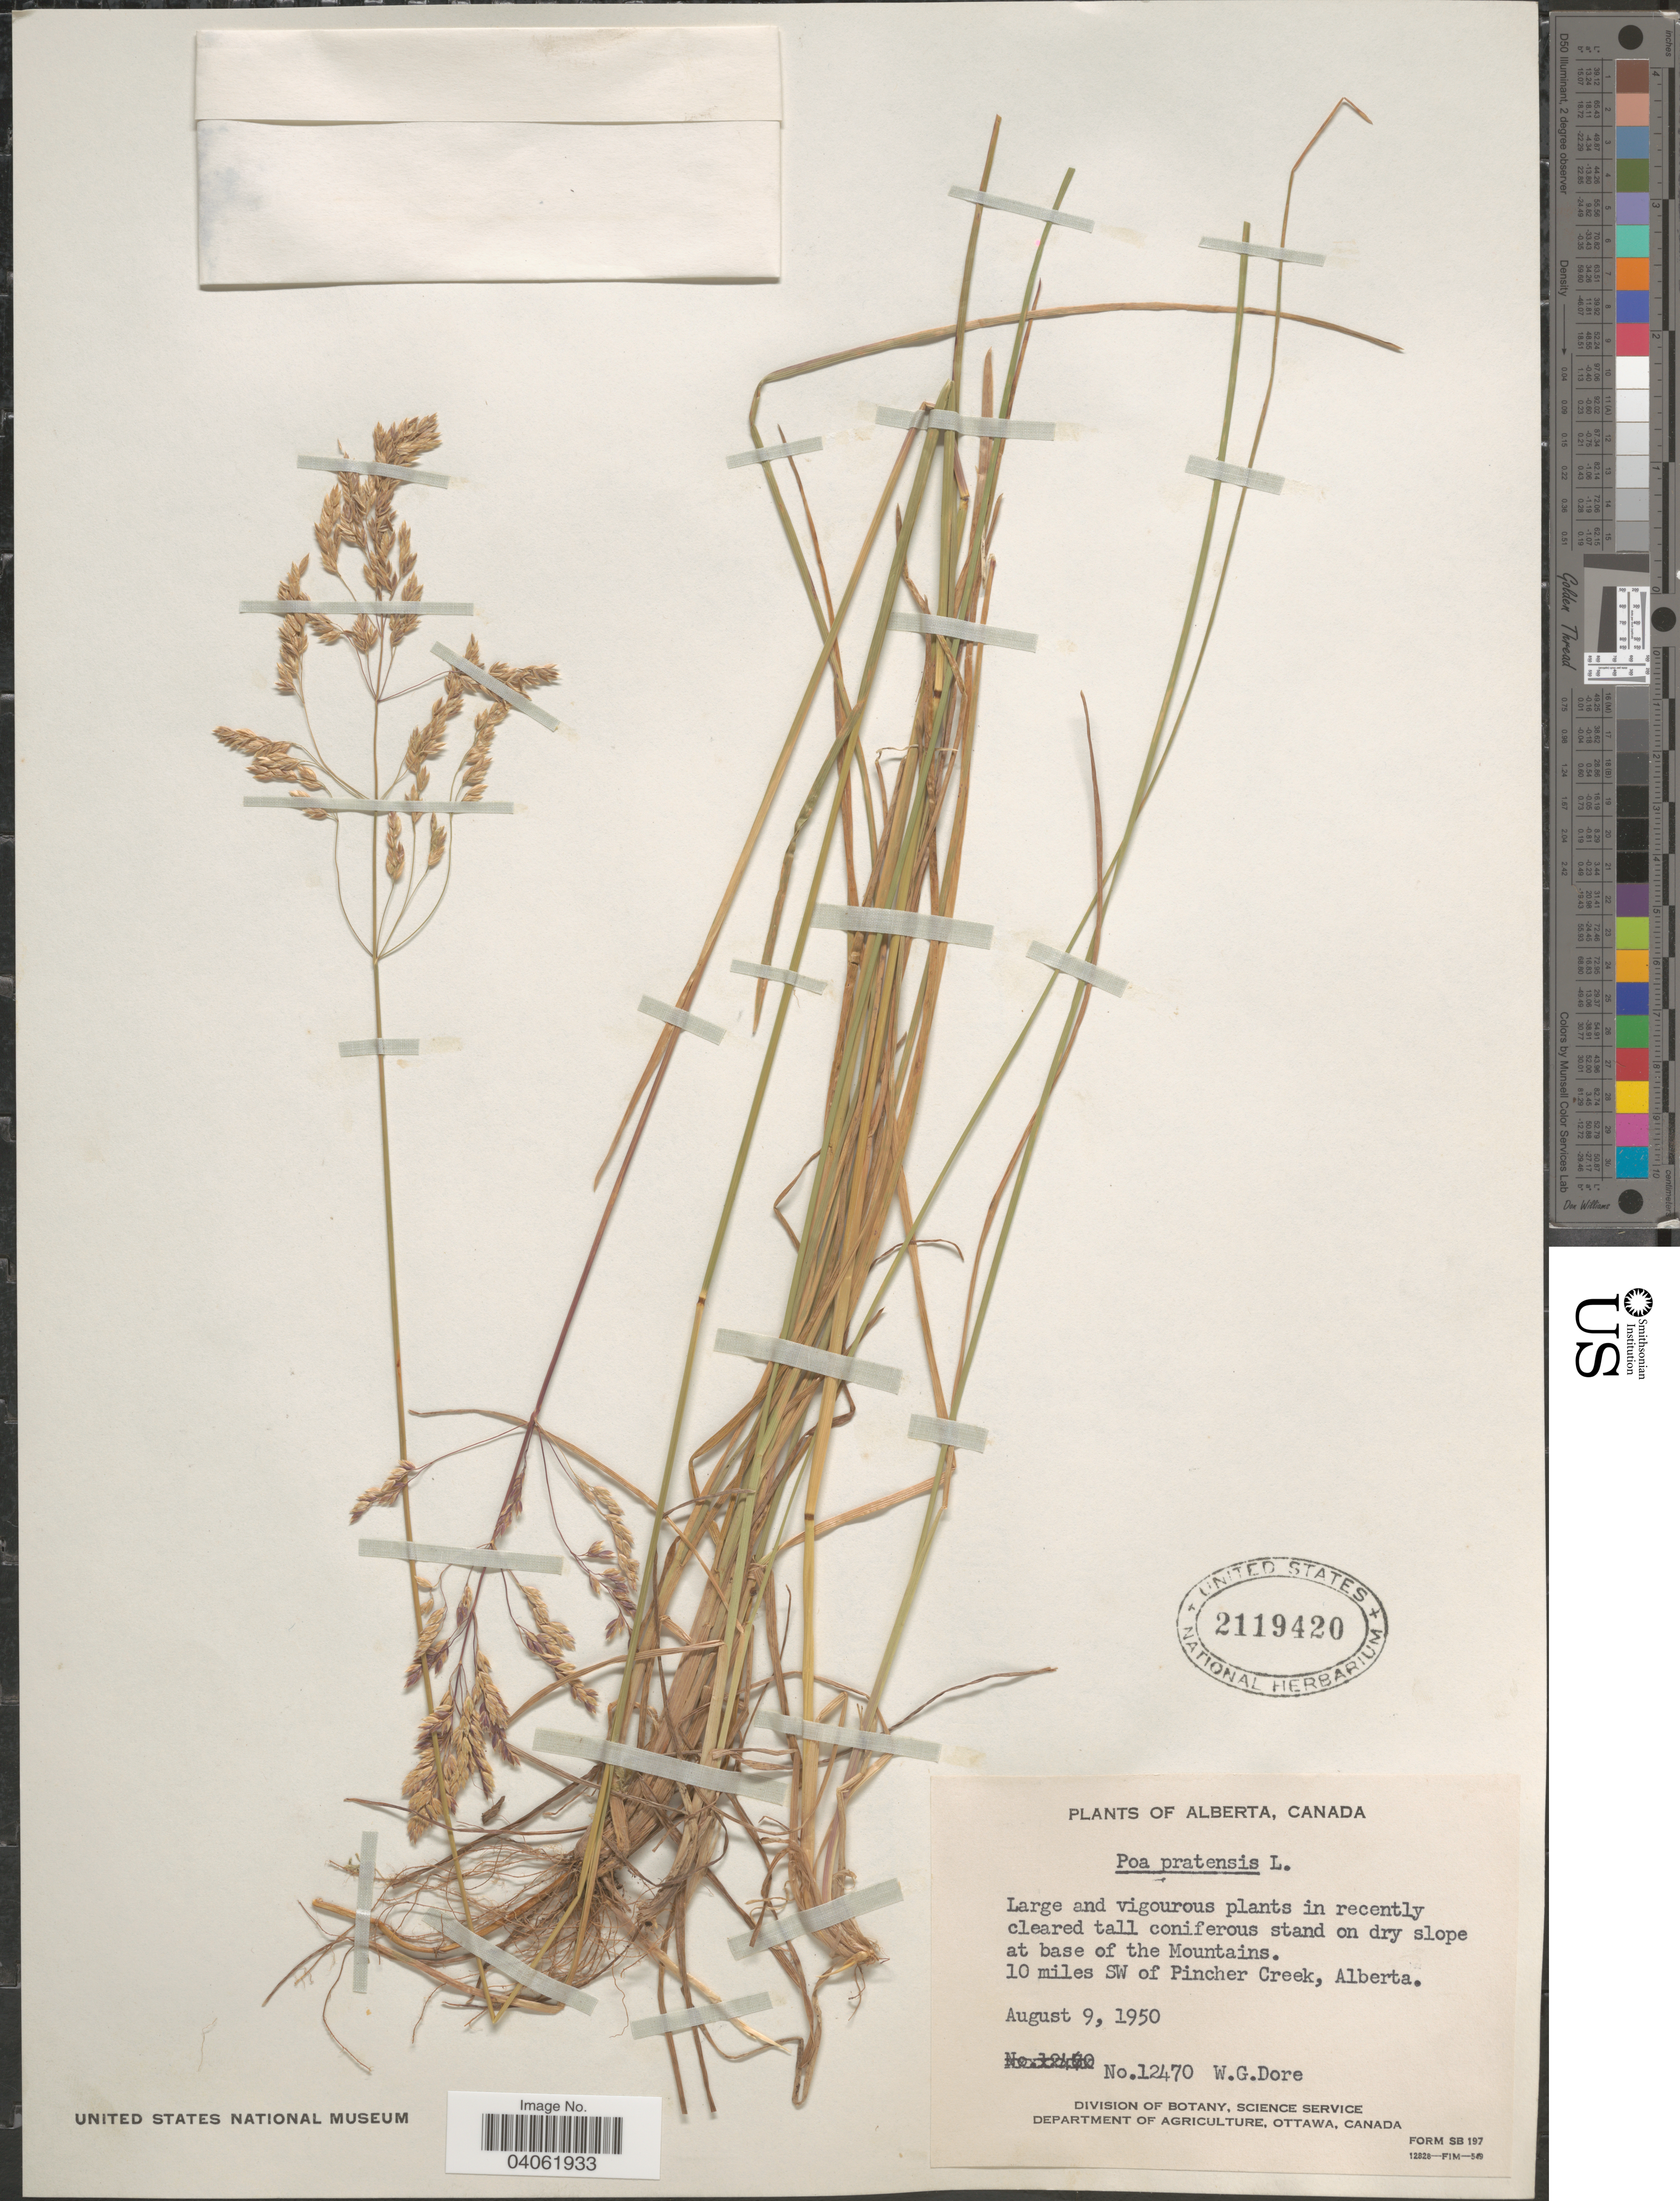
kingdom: Plantae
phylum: Tracheophyta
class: Liliopsida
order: Poales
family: Poaceae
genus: Poa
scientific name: Poa pratensis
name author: L.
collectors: W. Dore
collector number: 12470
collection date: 1950-08-09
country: Canada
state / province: Alberta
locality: On dry slope at base of the Mountains. 10 miles SW of Pincher Creek.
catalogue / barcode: US 2119420